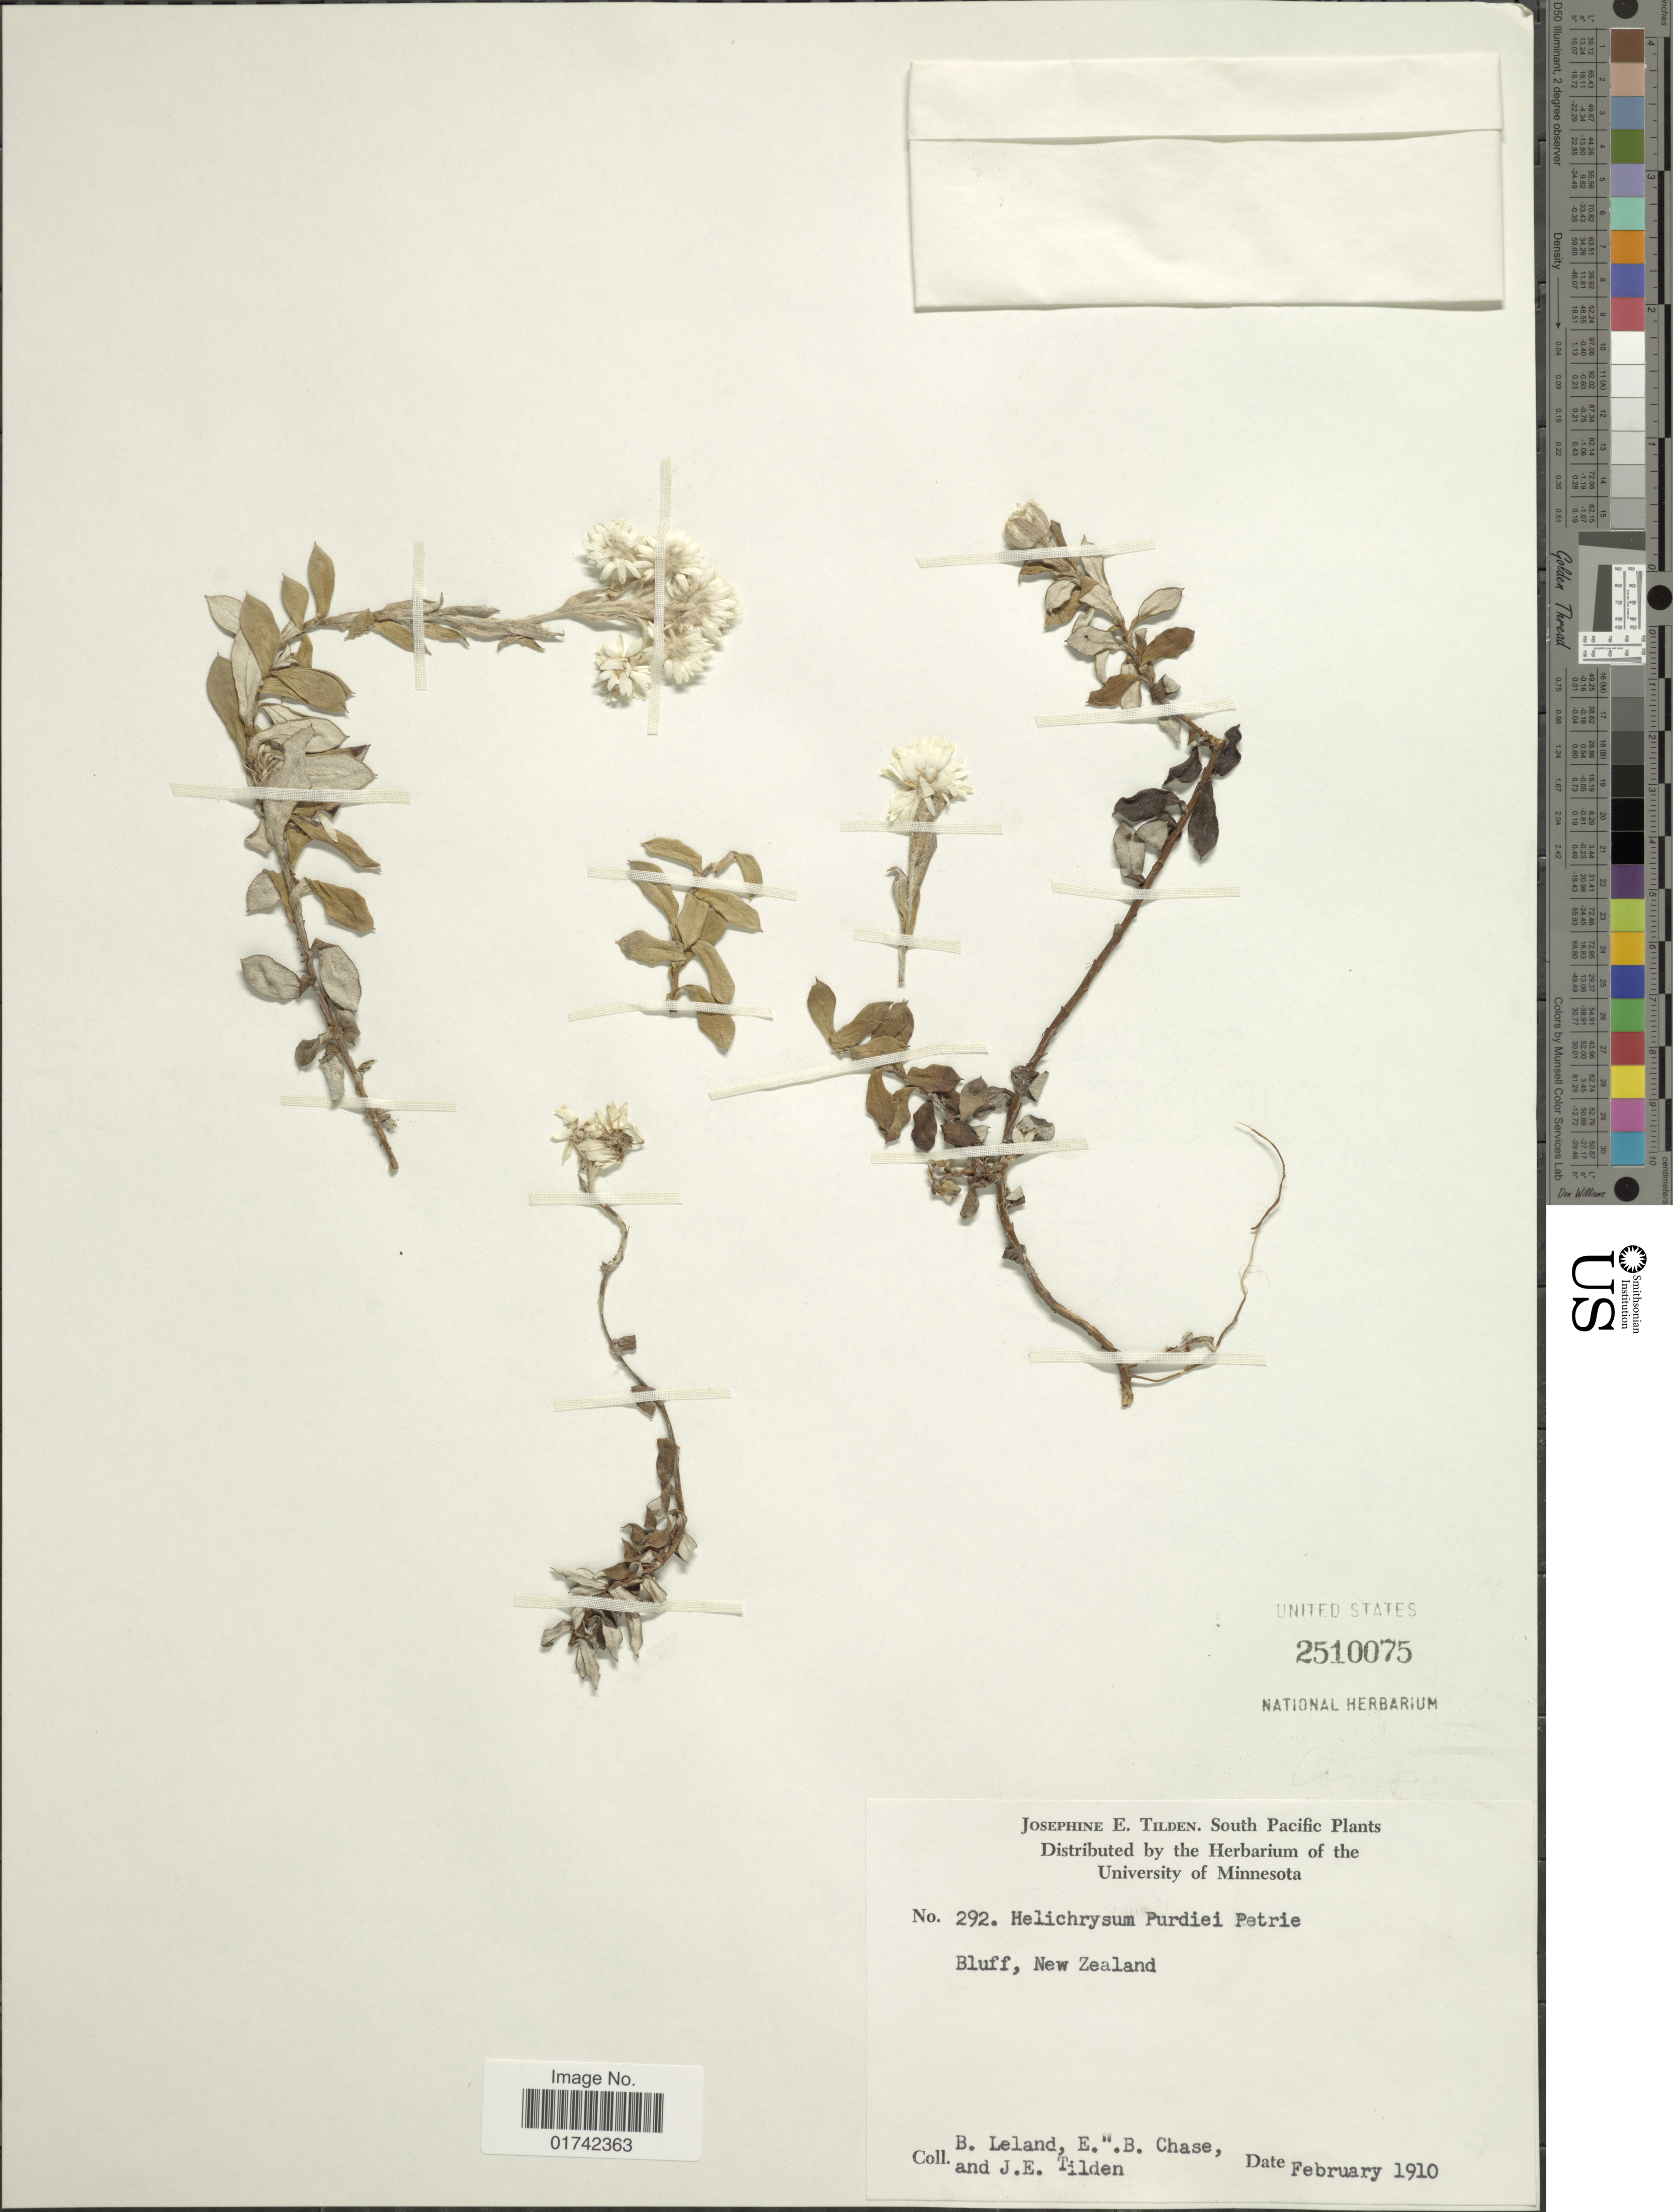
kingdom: Plantae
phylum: Tracheophyta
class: Magnoliopsida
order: Asterales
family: Asteraceae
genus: Helichrysum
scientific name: Helichrysum purdiei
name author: Petrie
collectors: B. Leland, E. W. Chase & J. E. Tilden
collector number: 292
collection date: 1910-02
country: New Zealand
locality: South Pacific, Bluff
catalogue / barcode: US 2510075